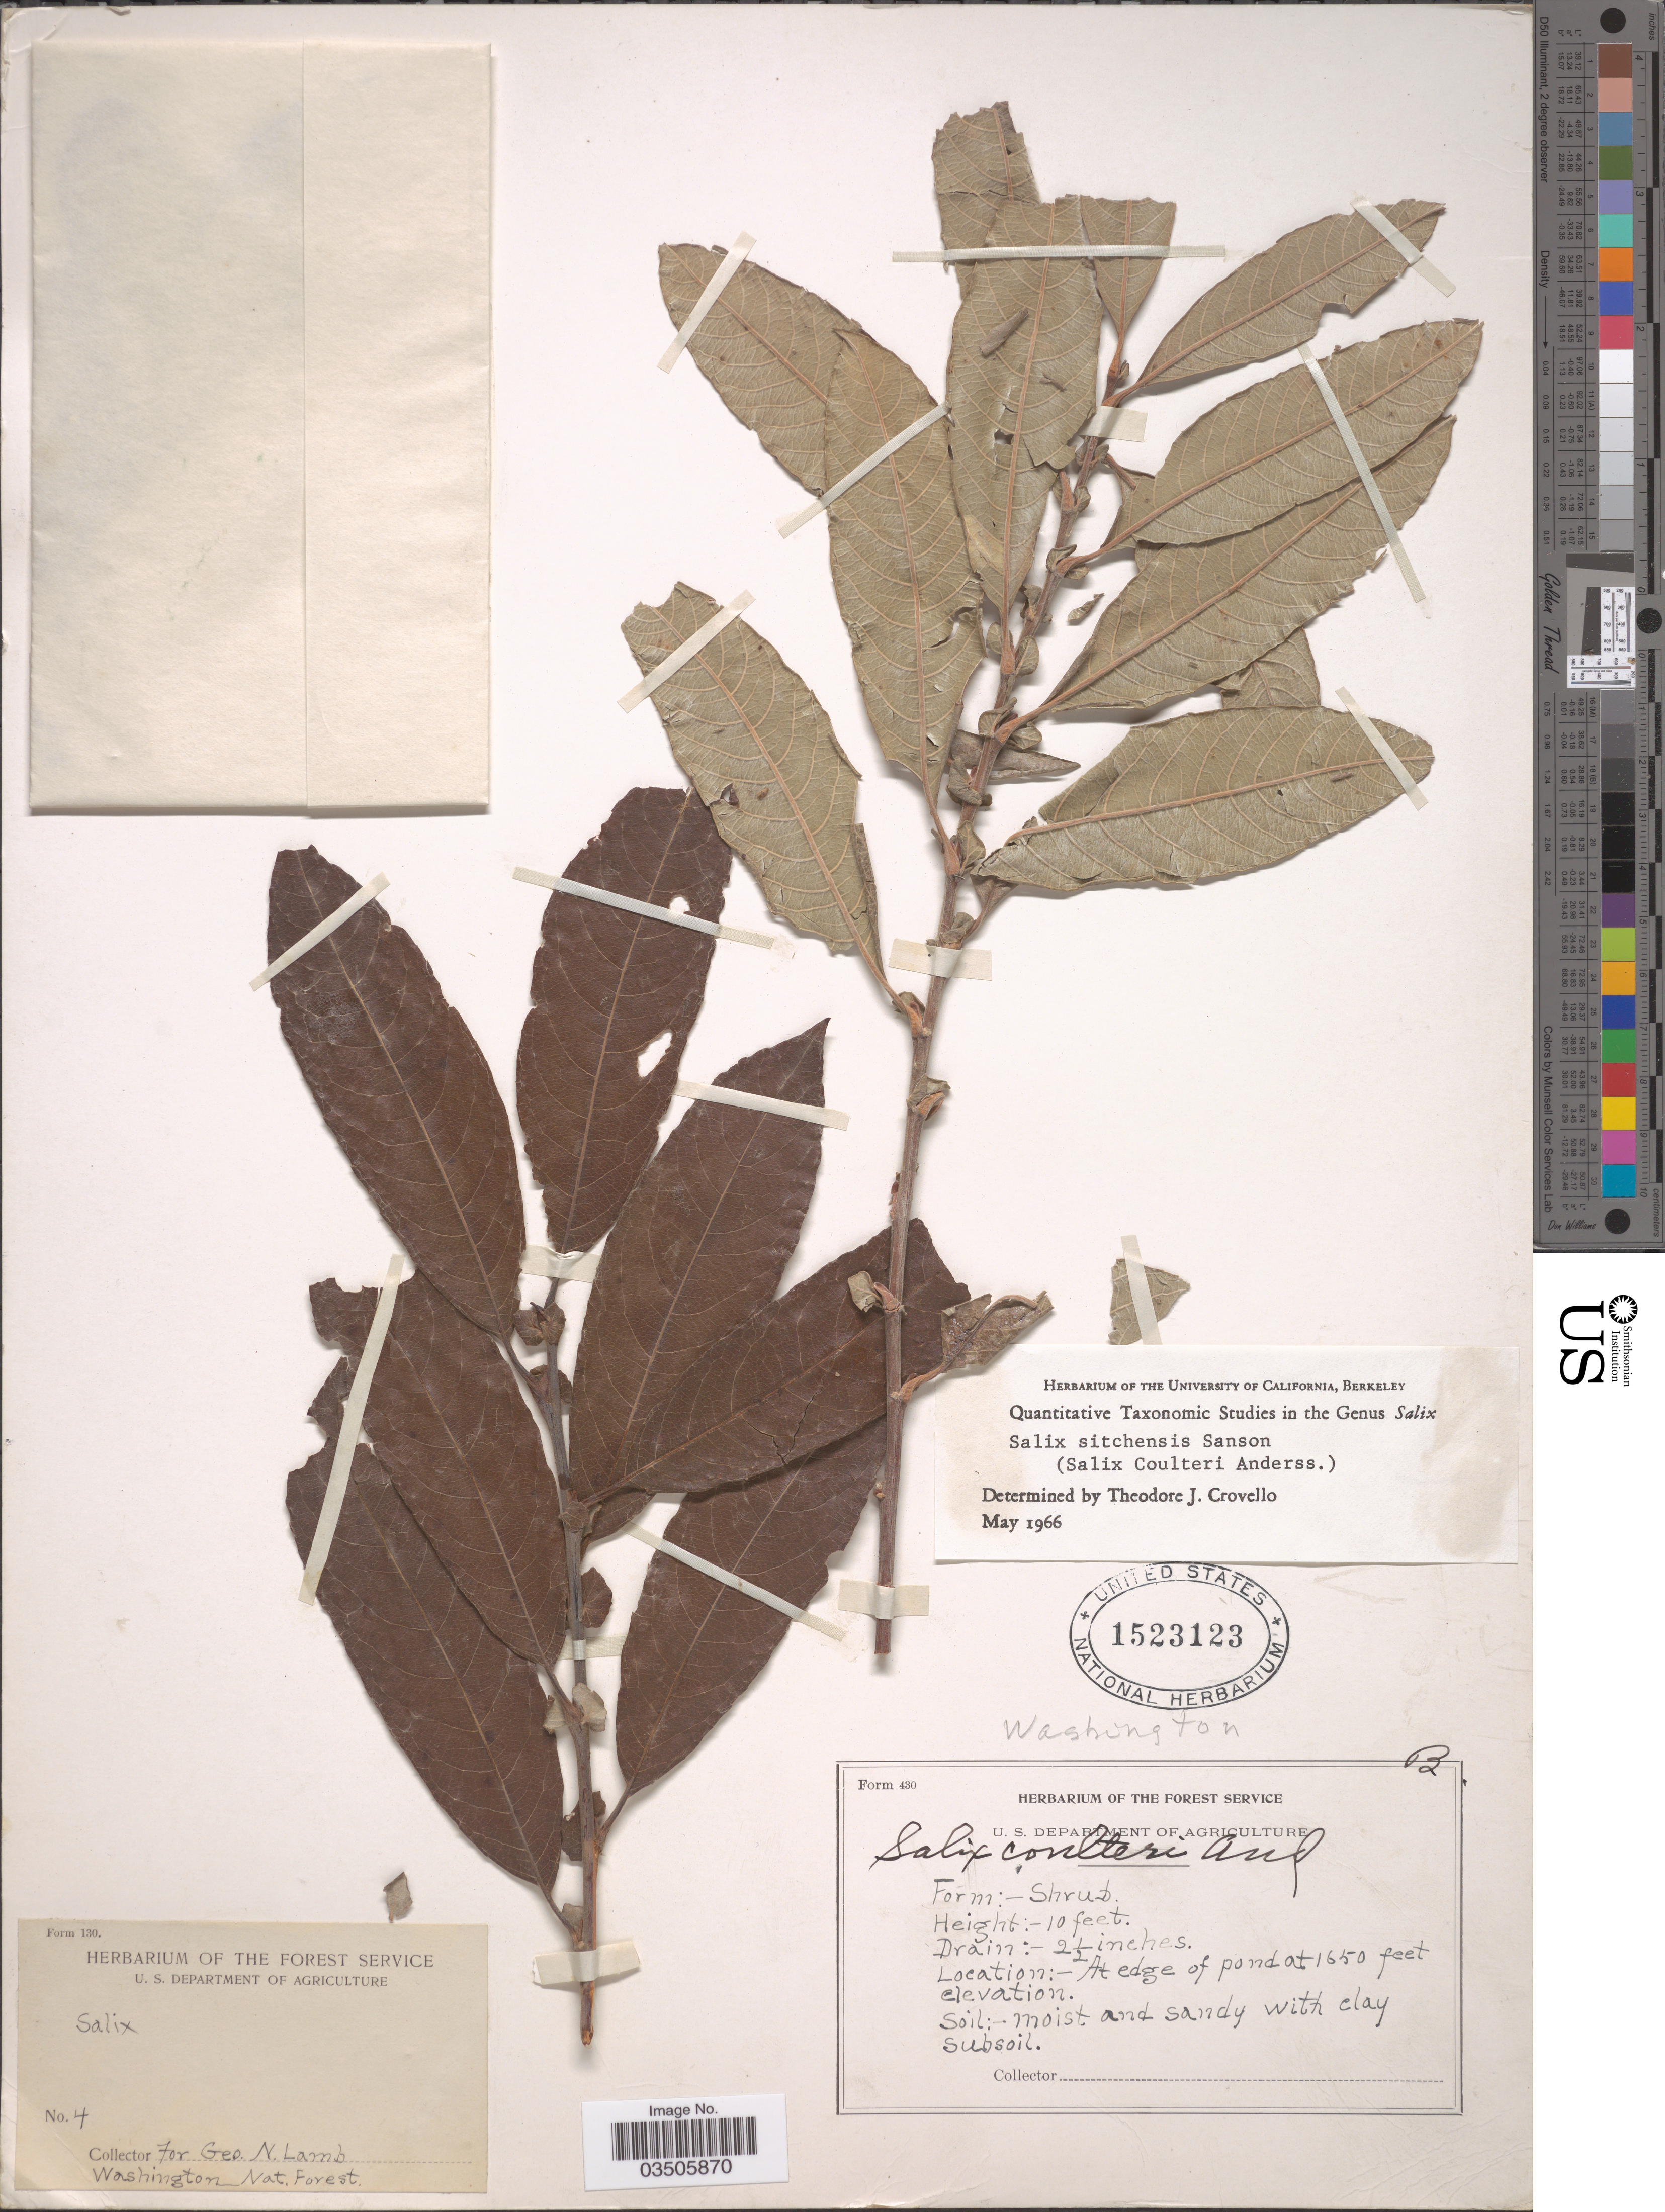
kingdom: Plantae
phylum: Tracheophyta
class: Magnoliopsida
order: Malpighiales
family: Salicaceae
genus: Salix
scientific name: Salix sitchensis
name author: Sanson ex Bong.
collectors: G. N. Lamb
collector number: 4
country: United States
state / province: Washington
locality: Washington Nat. Forest [unsure placement]. At edge of pond.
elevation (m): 503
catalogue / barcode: US 1523123